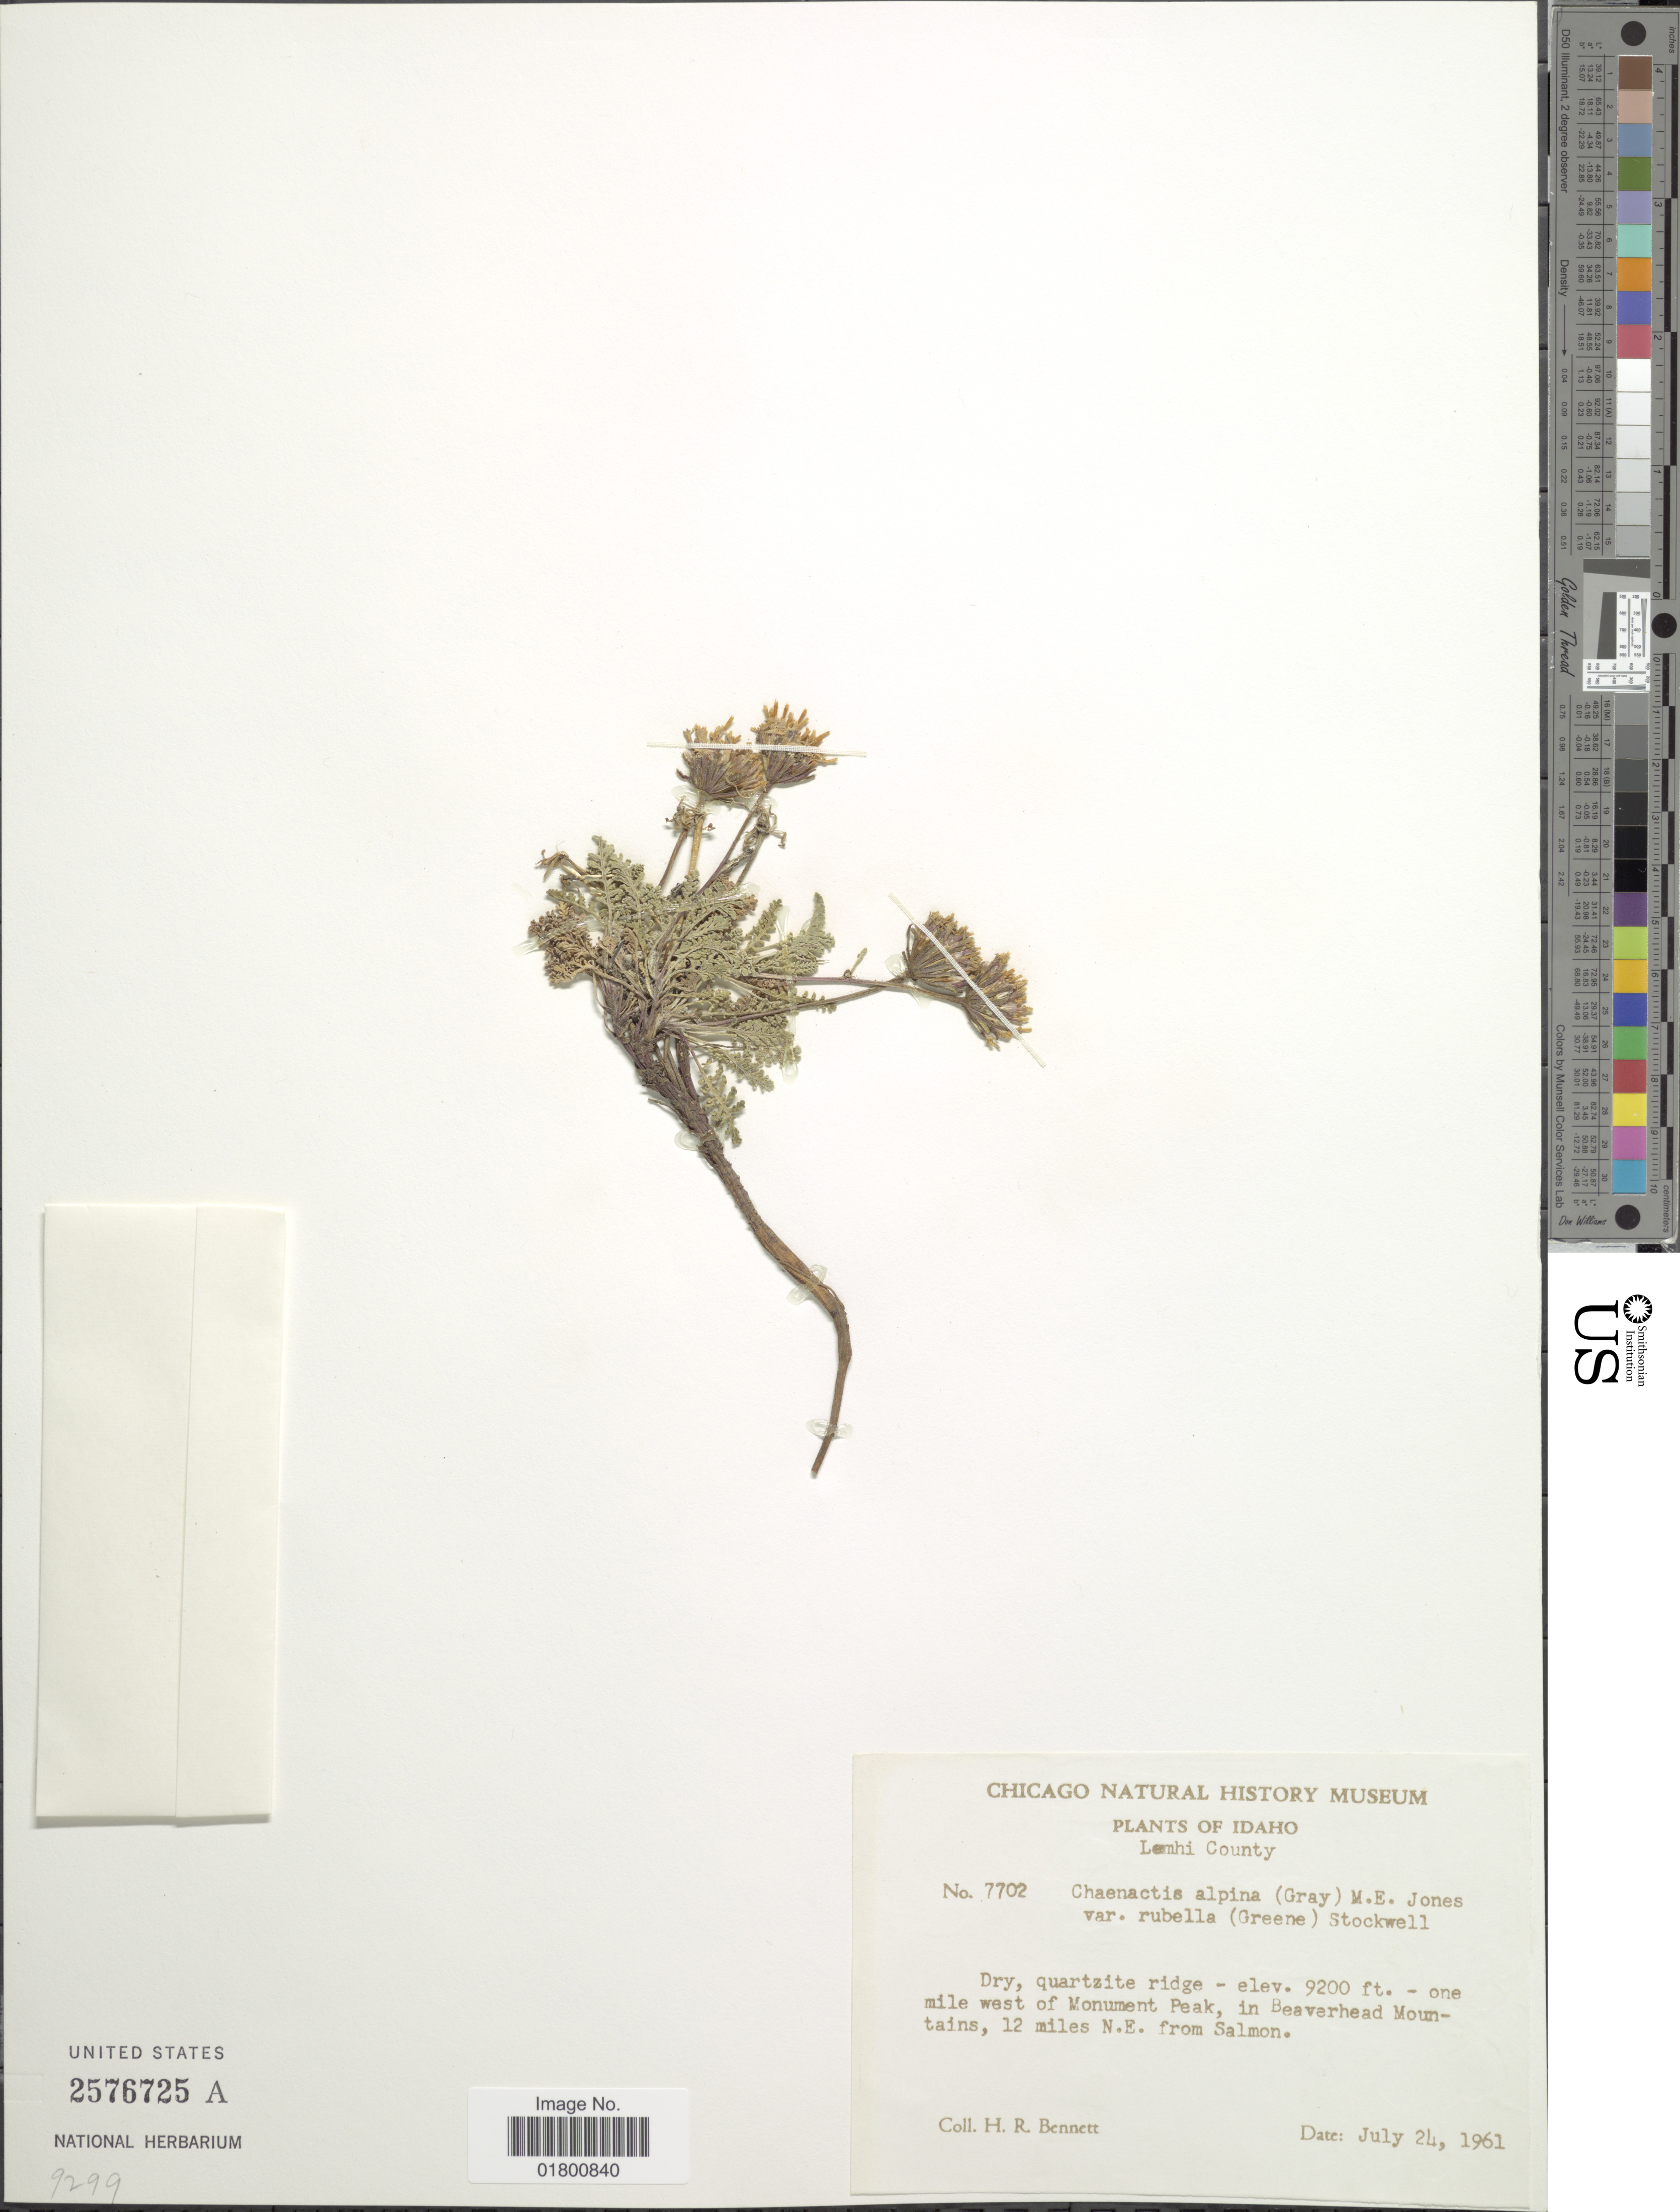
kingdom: Plantae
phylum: Tracheophyta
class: Magnoliopsida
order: Asterales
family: Asteraceae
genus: Chaenactis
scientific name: Chaenactis alpina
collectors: H. R. Bennett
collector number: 7702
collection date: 1961-07-24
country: United States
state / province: Idaho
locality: Lemhi County, One mile west of Monument Peak, in Beaverhead Mountains, 12 miles N. E. from Salmon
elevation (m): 2804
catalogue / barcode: US 2576725A